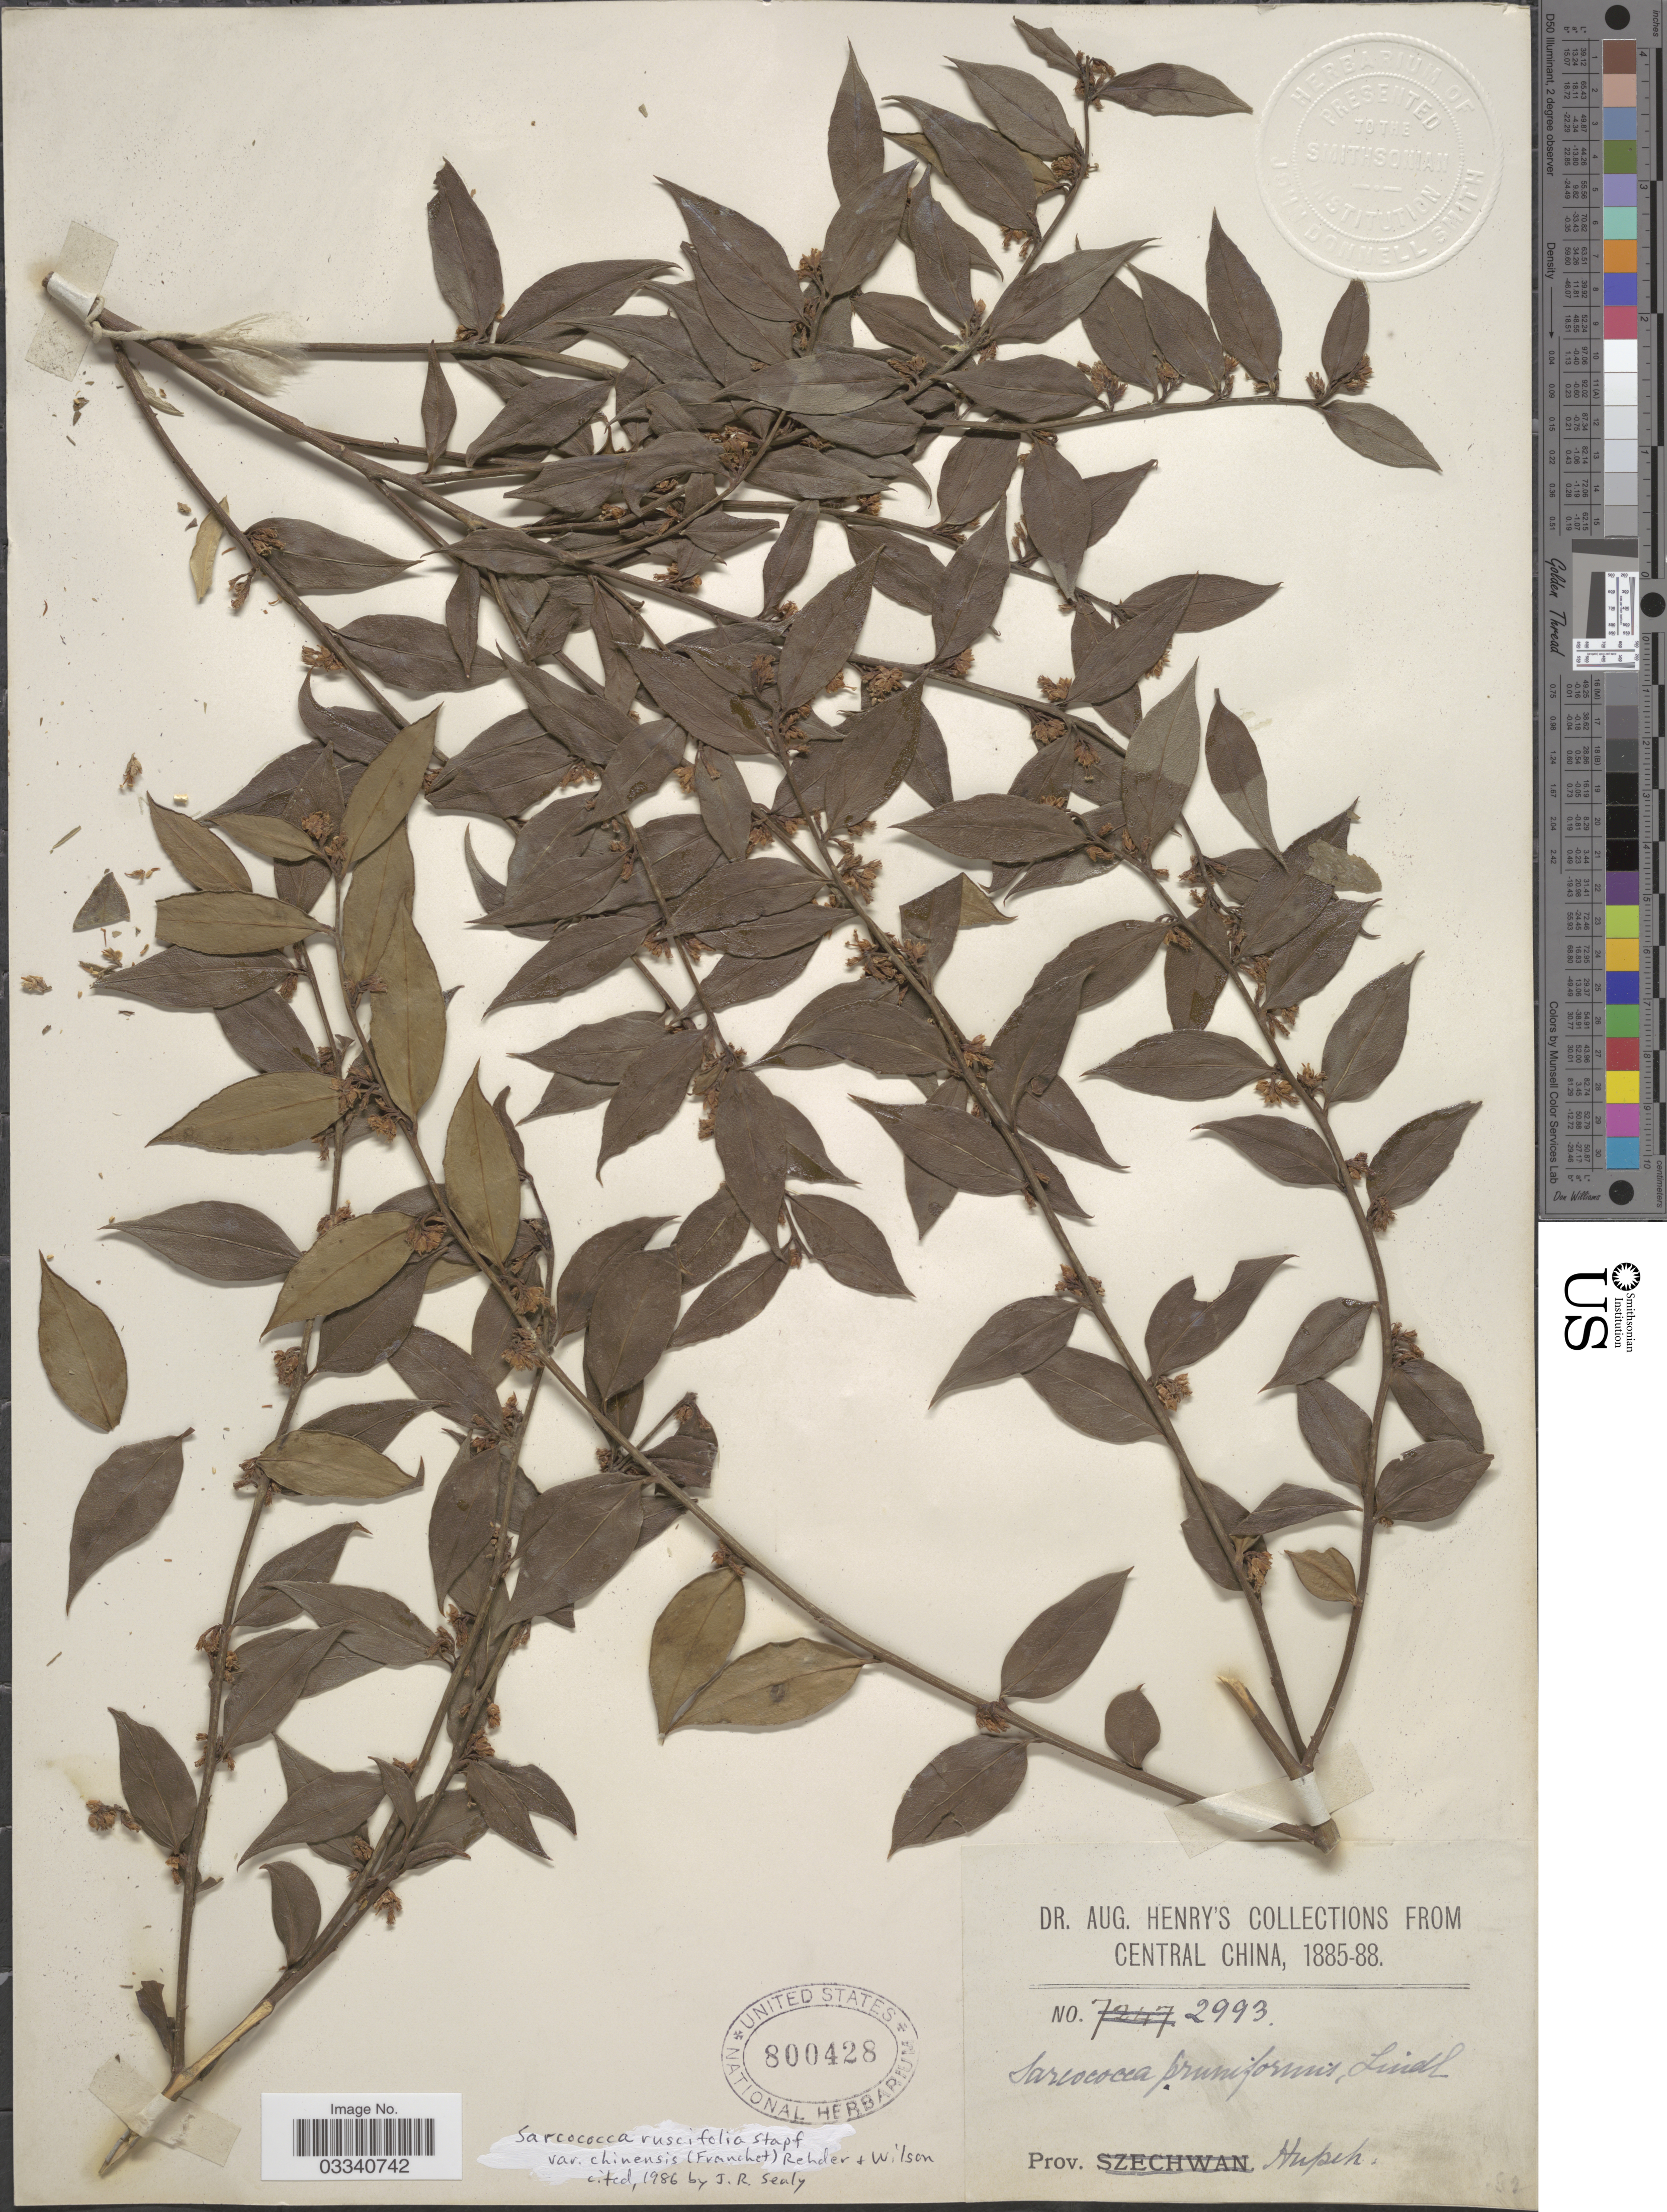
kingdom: Plantae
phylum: Tracheophyta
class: Magnoliopsida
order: Buxales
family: Buxaceae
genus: Sarcococca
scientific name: Sarcococca ruscifolia var. chinensis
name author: Rehder & E.H. Wilson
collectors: A. Henry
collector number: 2993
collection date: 1885/1888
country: China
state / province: Hubei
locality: Central China, Prov. Hupeh.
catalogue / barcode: US 800428